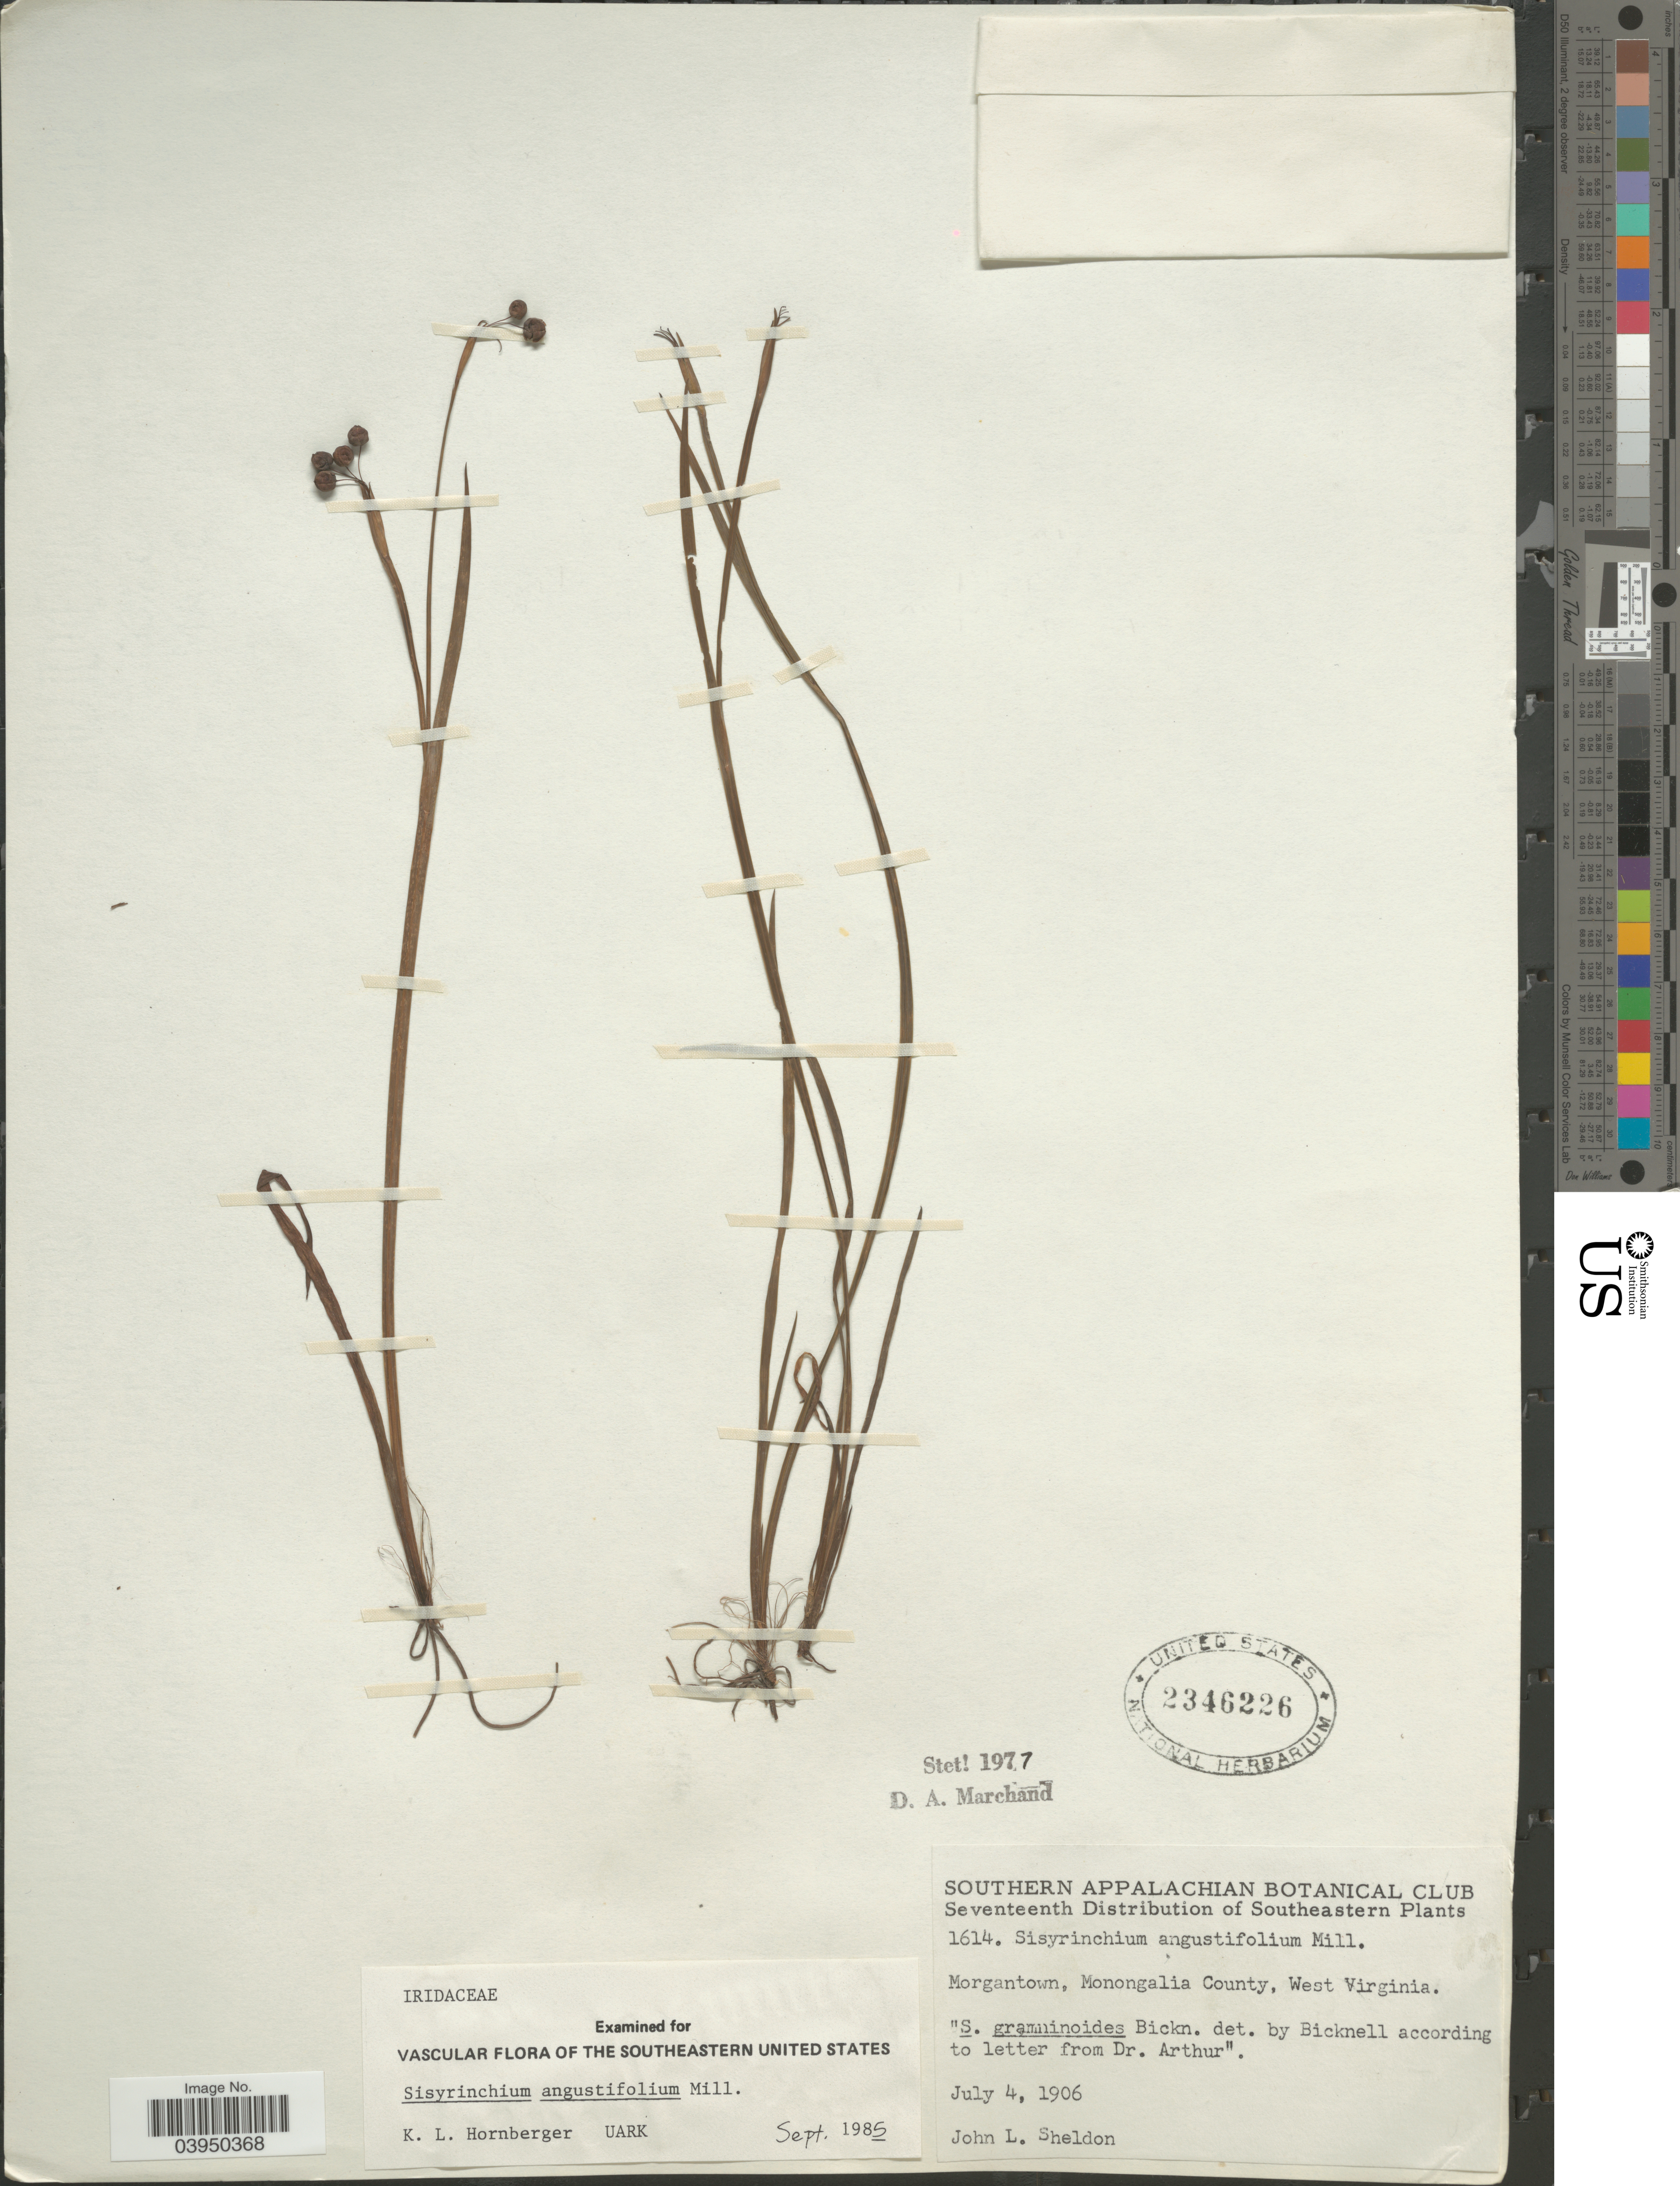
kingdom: Plantae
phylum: Tracheophyta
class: Liliopsida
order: Asparagales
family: Iridaceae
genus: Sisyrinchium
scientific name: Sisyrinchium angustifolium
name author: Mill.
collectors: J. L. Sheldon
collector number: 1614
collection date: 1906-07-04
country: United States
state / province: West Virginia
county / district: Monongalia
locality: Morgantown, Monongalia County.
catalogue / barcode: US 2346226